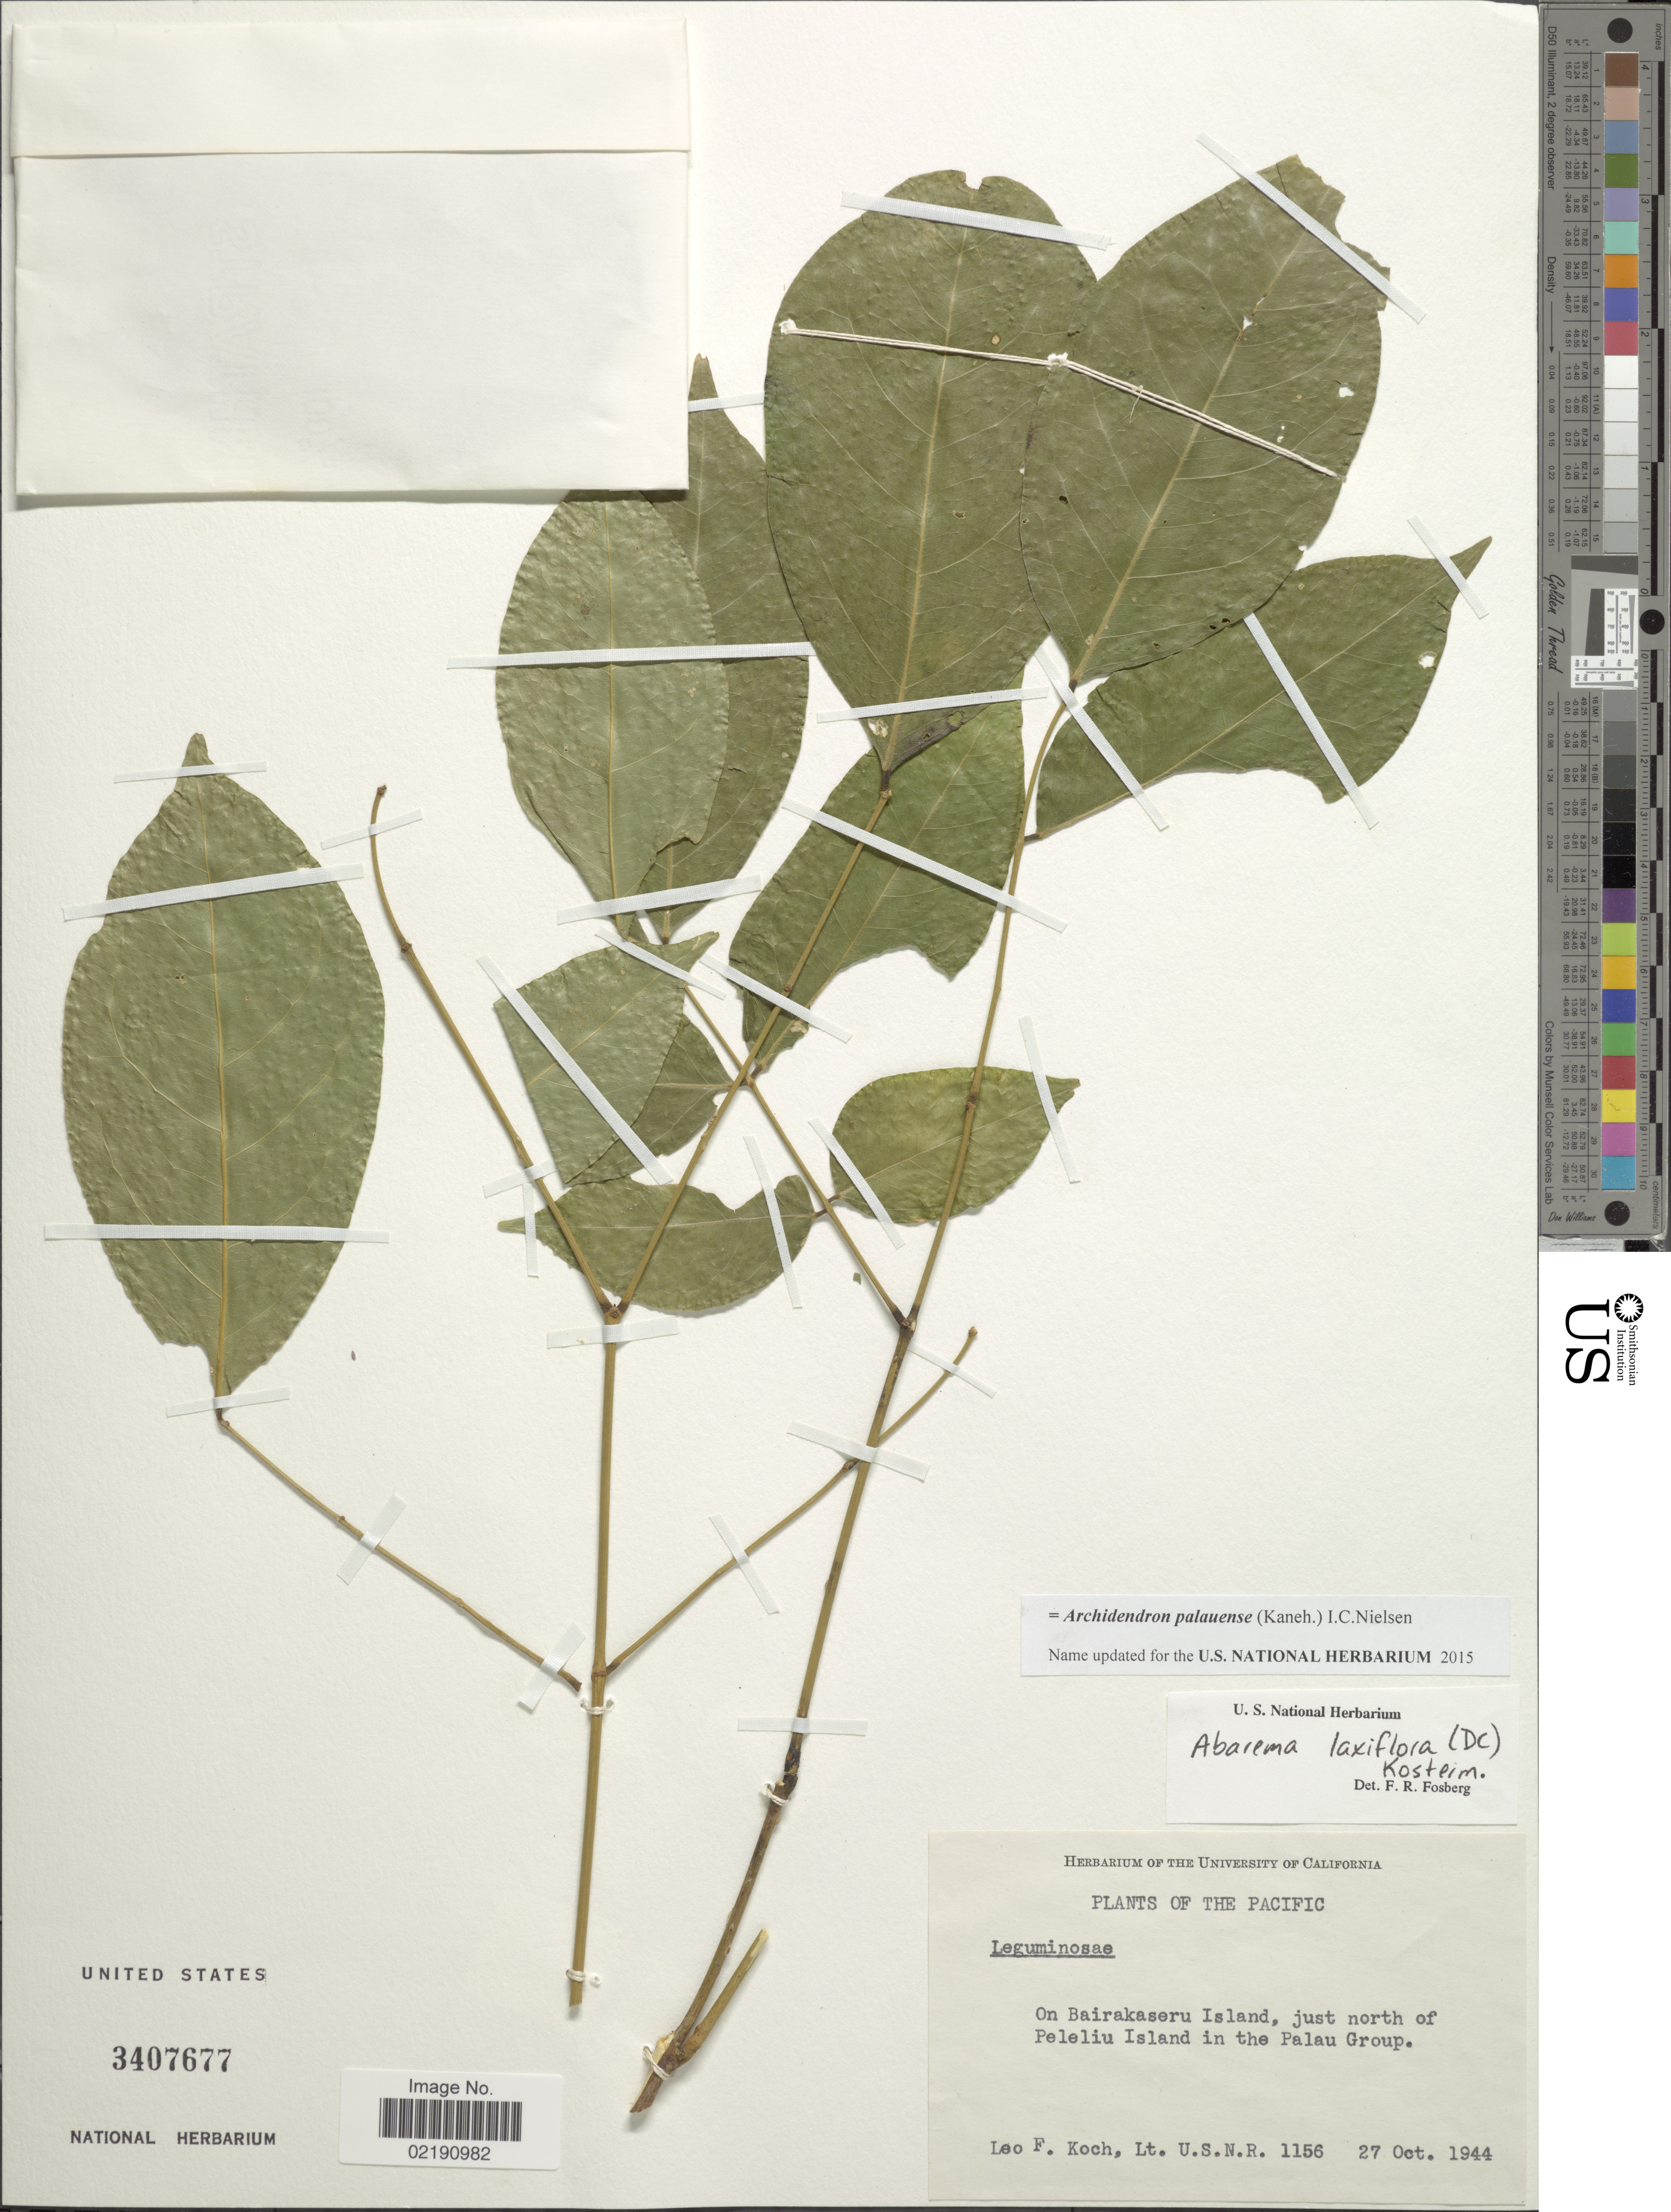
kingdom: Plantae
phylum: Tracheophyta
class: Magnoliopsida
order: Fabales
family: Fabaceae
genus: Archidendron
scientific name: Archidendron palauense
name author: (Kaneh.) I.C. Nielsen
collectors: F. W. Koch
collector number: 1156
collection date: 1944-10-27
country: Palau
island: Beliliou [Peleliu]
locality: Pacific, on Bairakaseru Island, just north of Peleliu Island on the Palau Group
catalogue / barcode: US 3407677